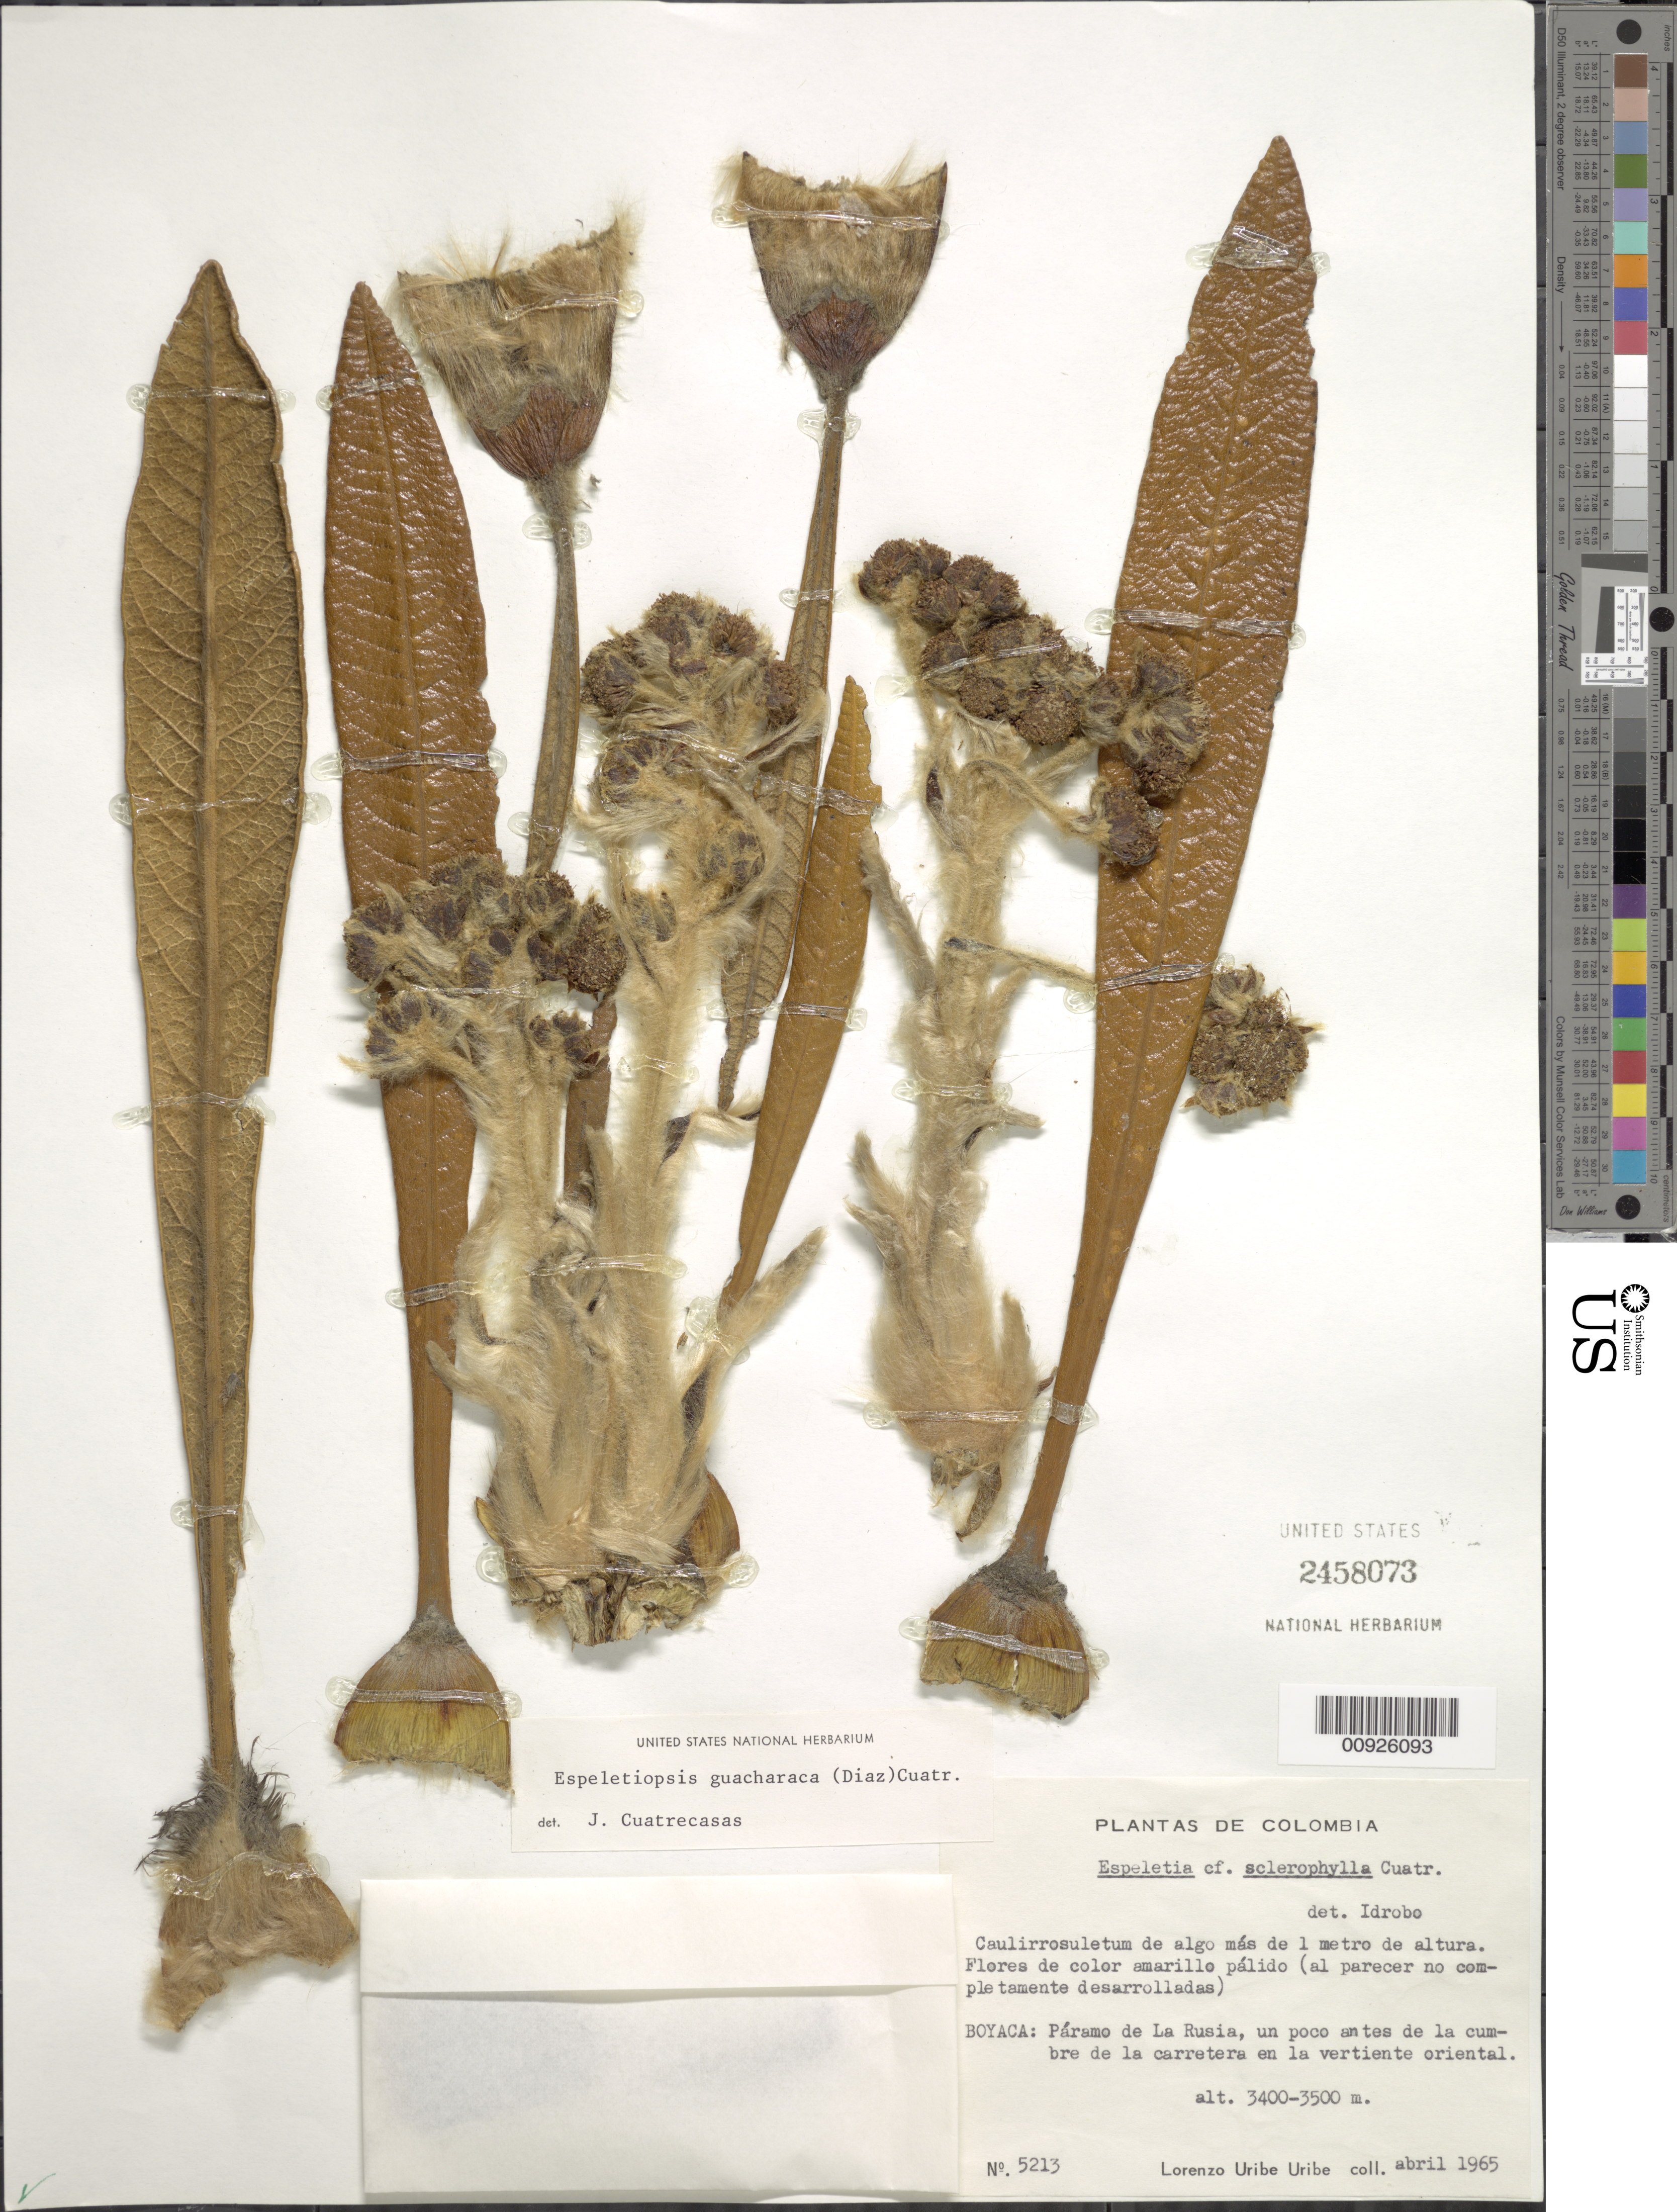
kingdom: Plantae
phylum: Tracheophyta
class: Magnoliopsida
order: Asterales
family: Asteraceae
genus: Espeletiopsis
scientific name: Espeletiopsis jimenez-quesadae var. guacharaca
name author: (S. Díaz) Cuatrec.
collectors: L. Uribe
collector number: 5213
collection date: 1965-04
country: Colombia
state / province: Boyacá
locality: Boyacá: Paramo de La Rusia, un poco antes de la cumbre de la carretera en la vertiente oriental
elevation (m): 3400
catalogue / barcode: US 2458073